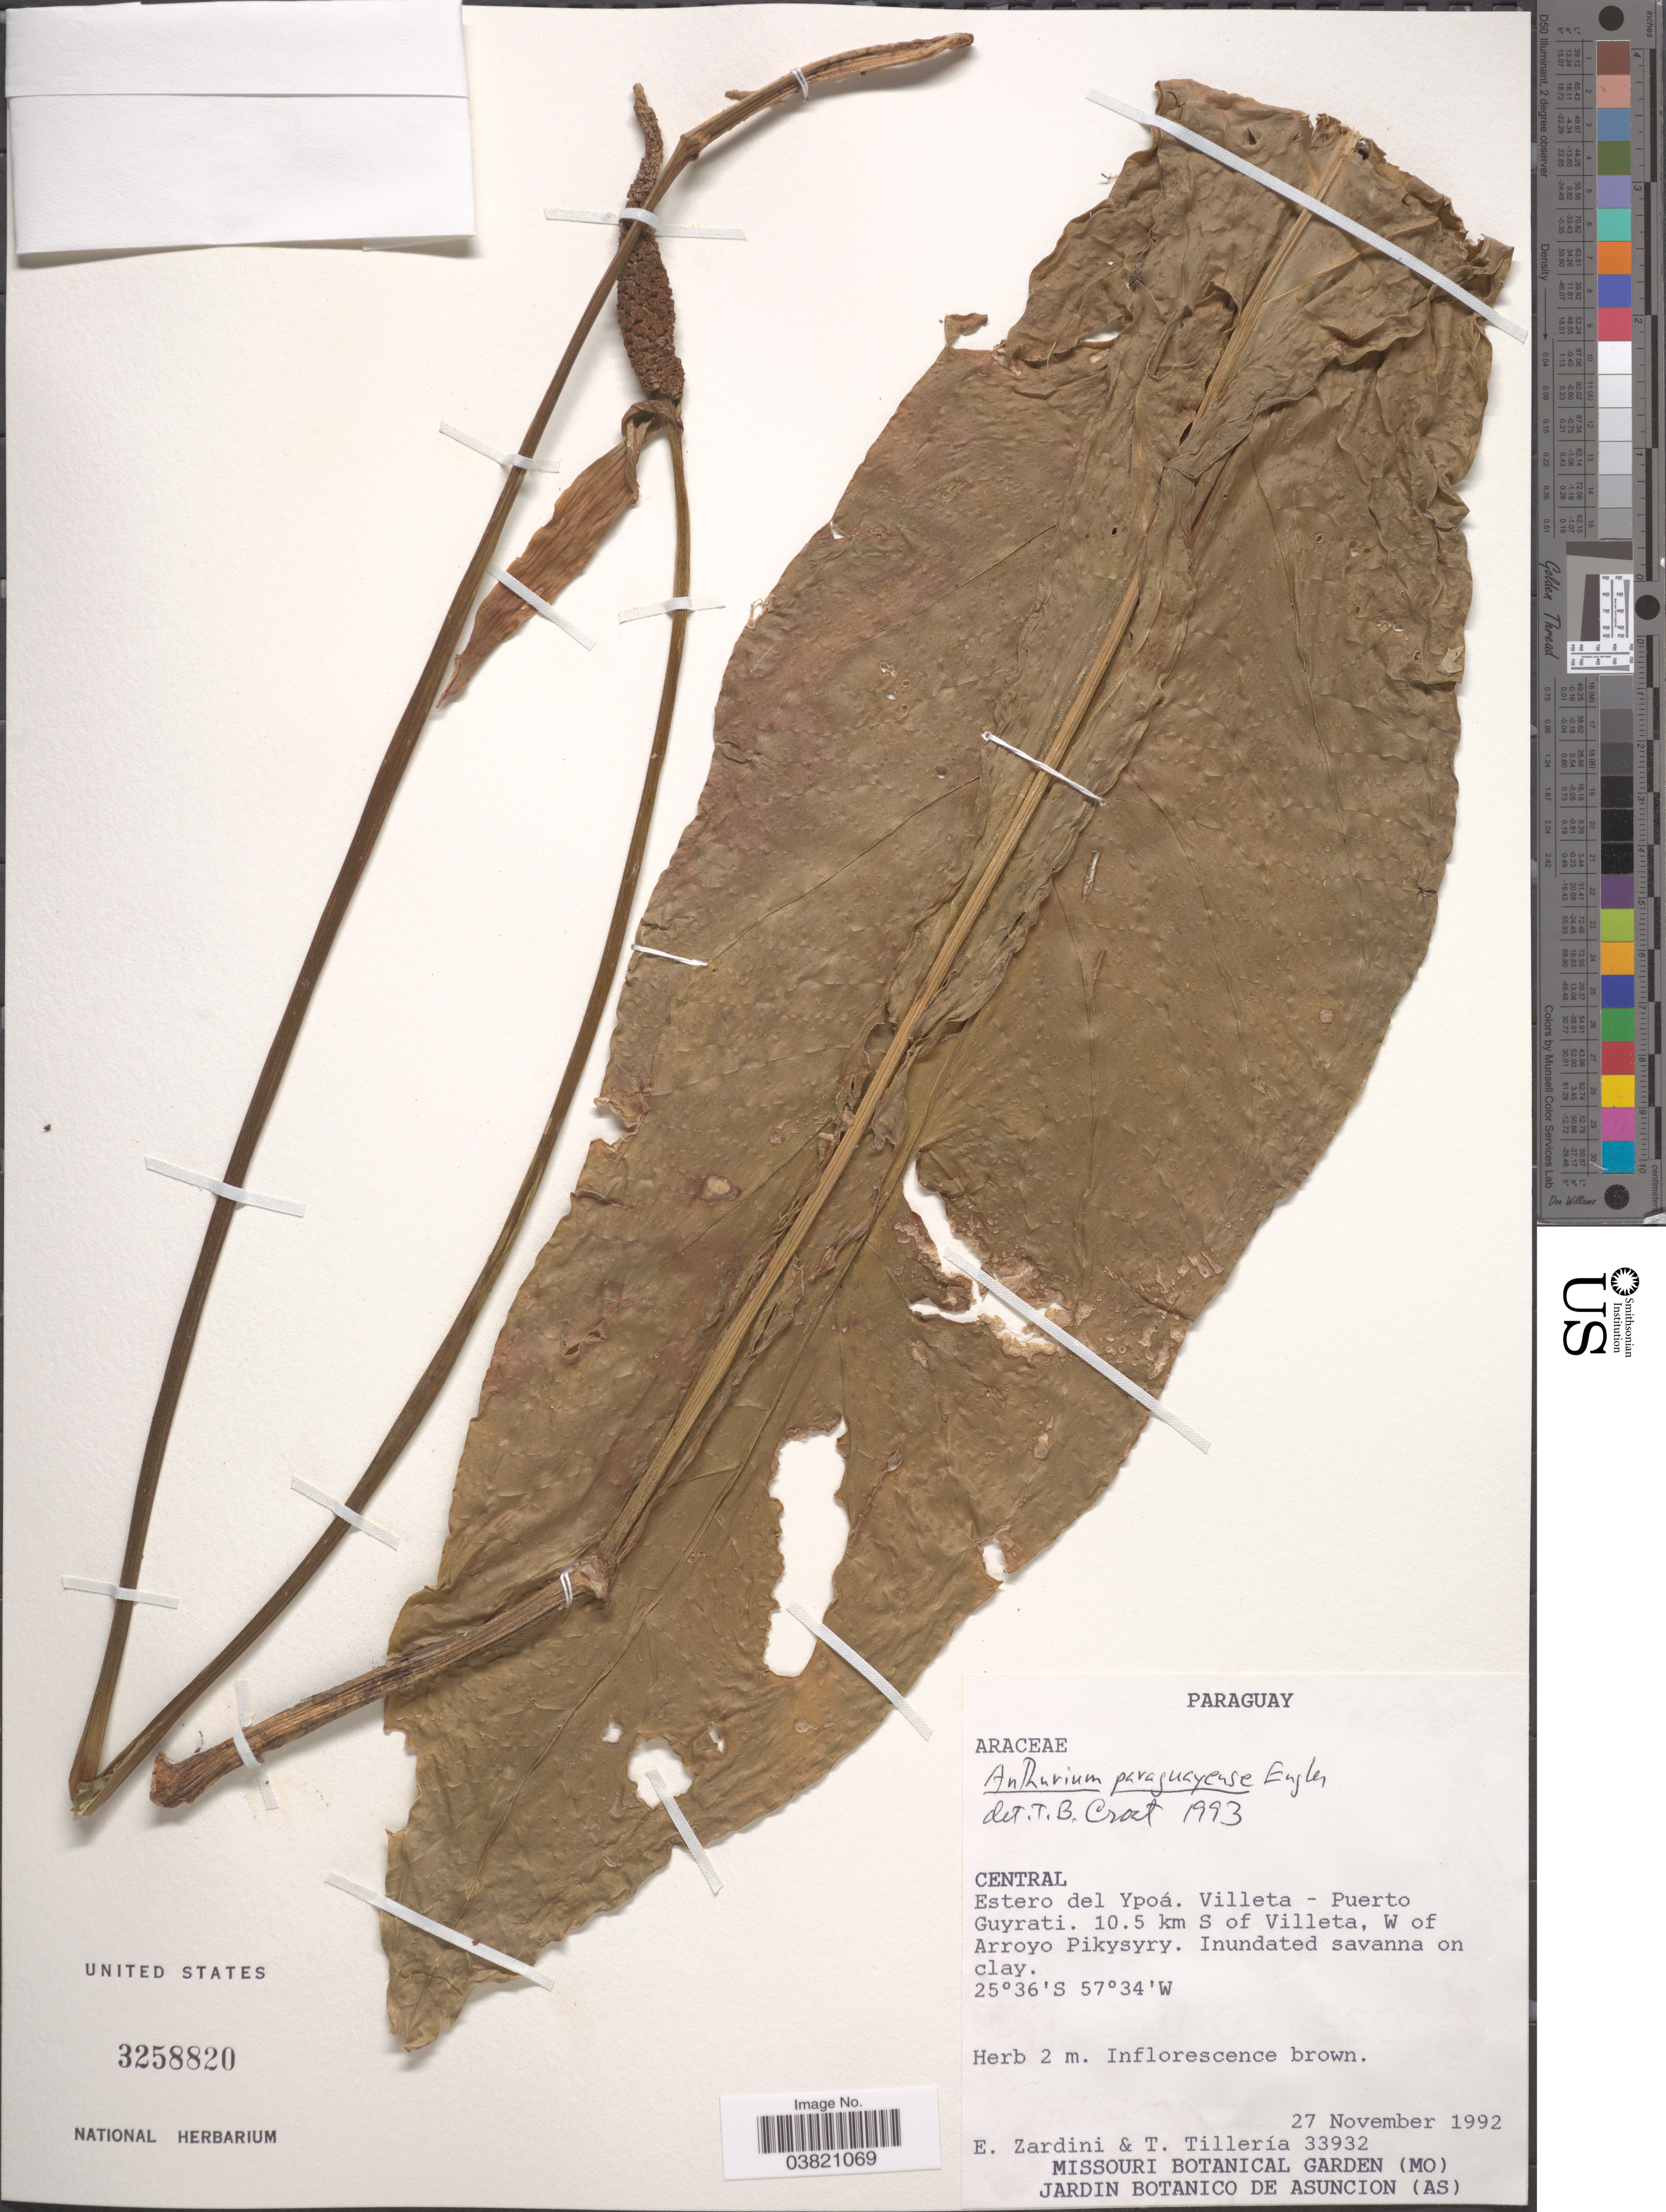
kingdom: Plantae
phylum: Tracheophyta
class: Liliopsida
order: Alismatales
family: Araceae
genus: Anthurium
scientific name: Anthurium paraguayense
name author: Engl.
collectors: E. Zardini & T. Tilleria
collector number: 33932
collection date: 1992-11-27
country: Paraguay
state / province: Central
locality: Estero del Ypoá. Villeta - Puerto Guyrati. 10.5 km S of Villeta, W of Arroyo Pikysyry.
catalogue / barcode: US 3258820